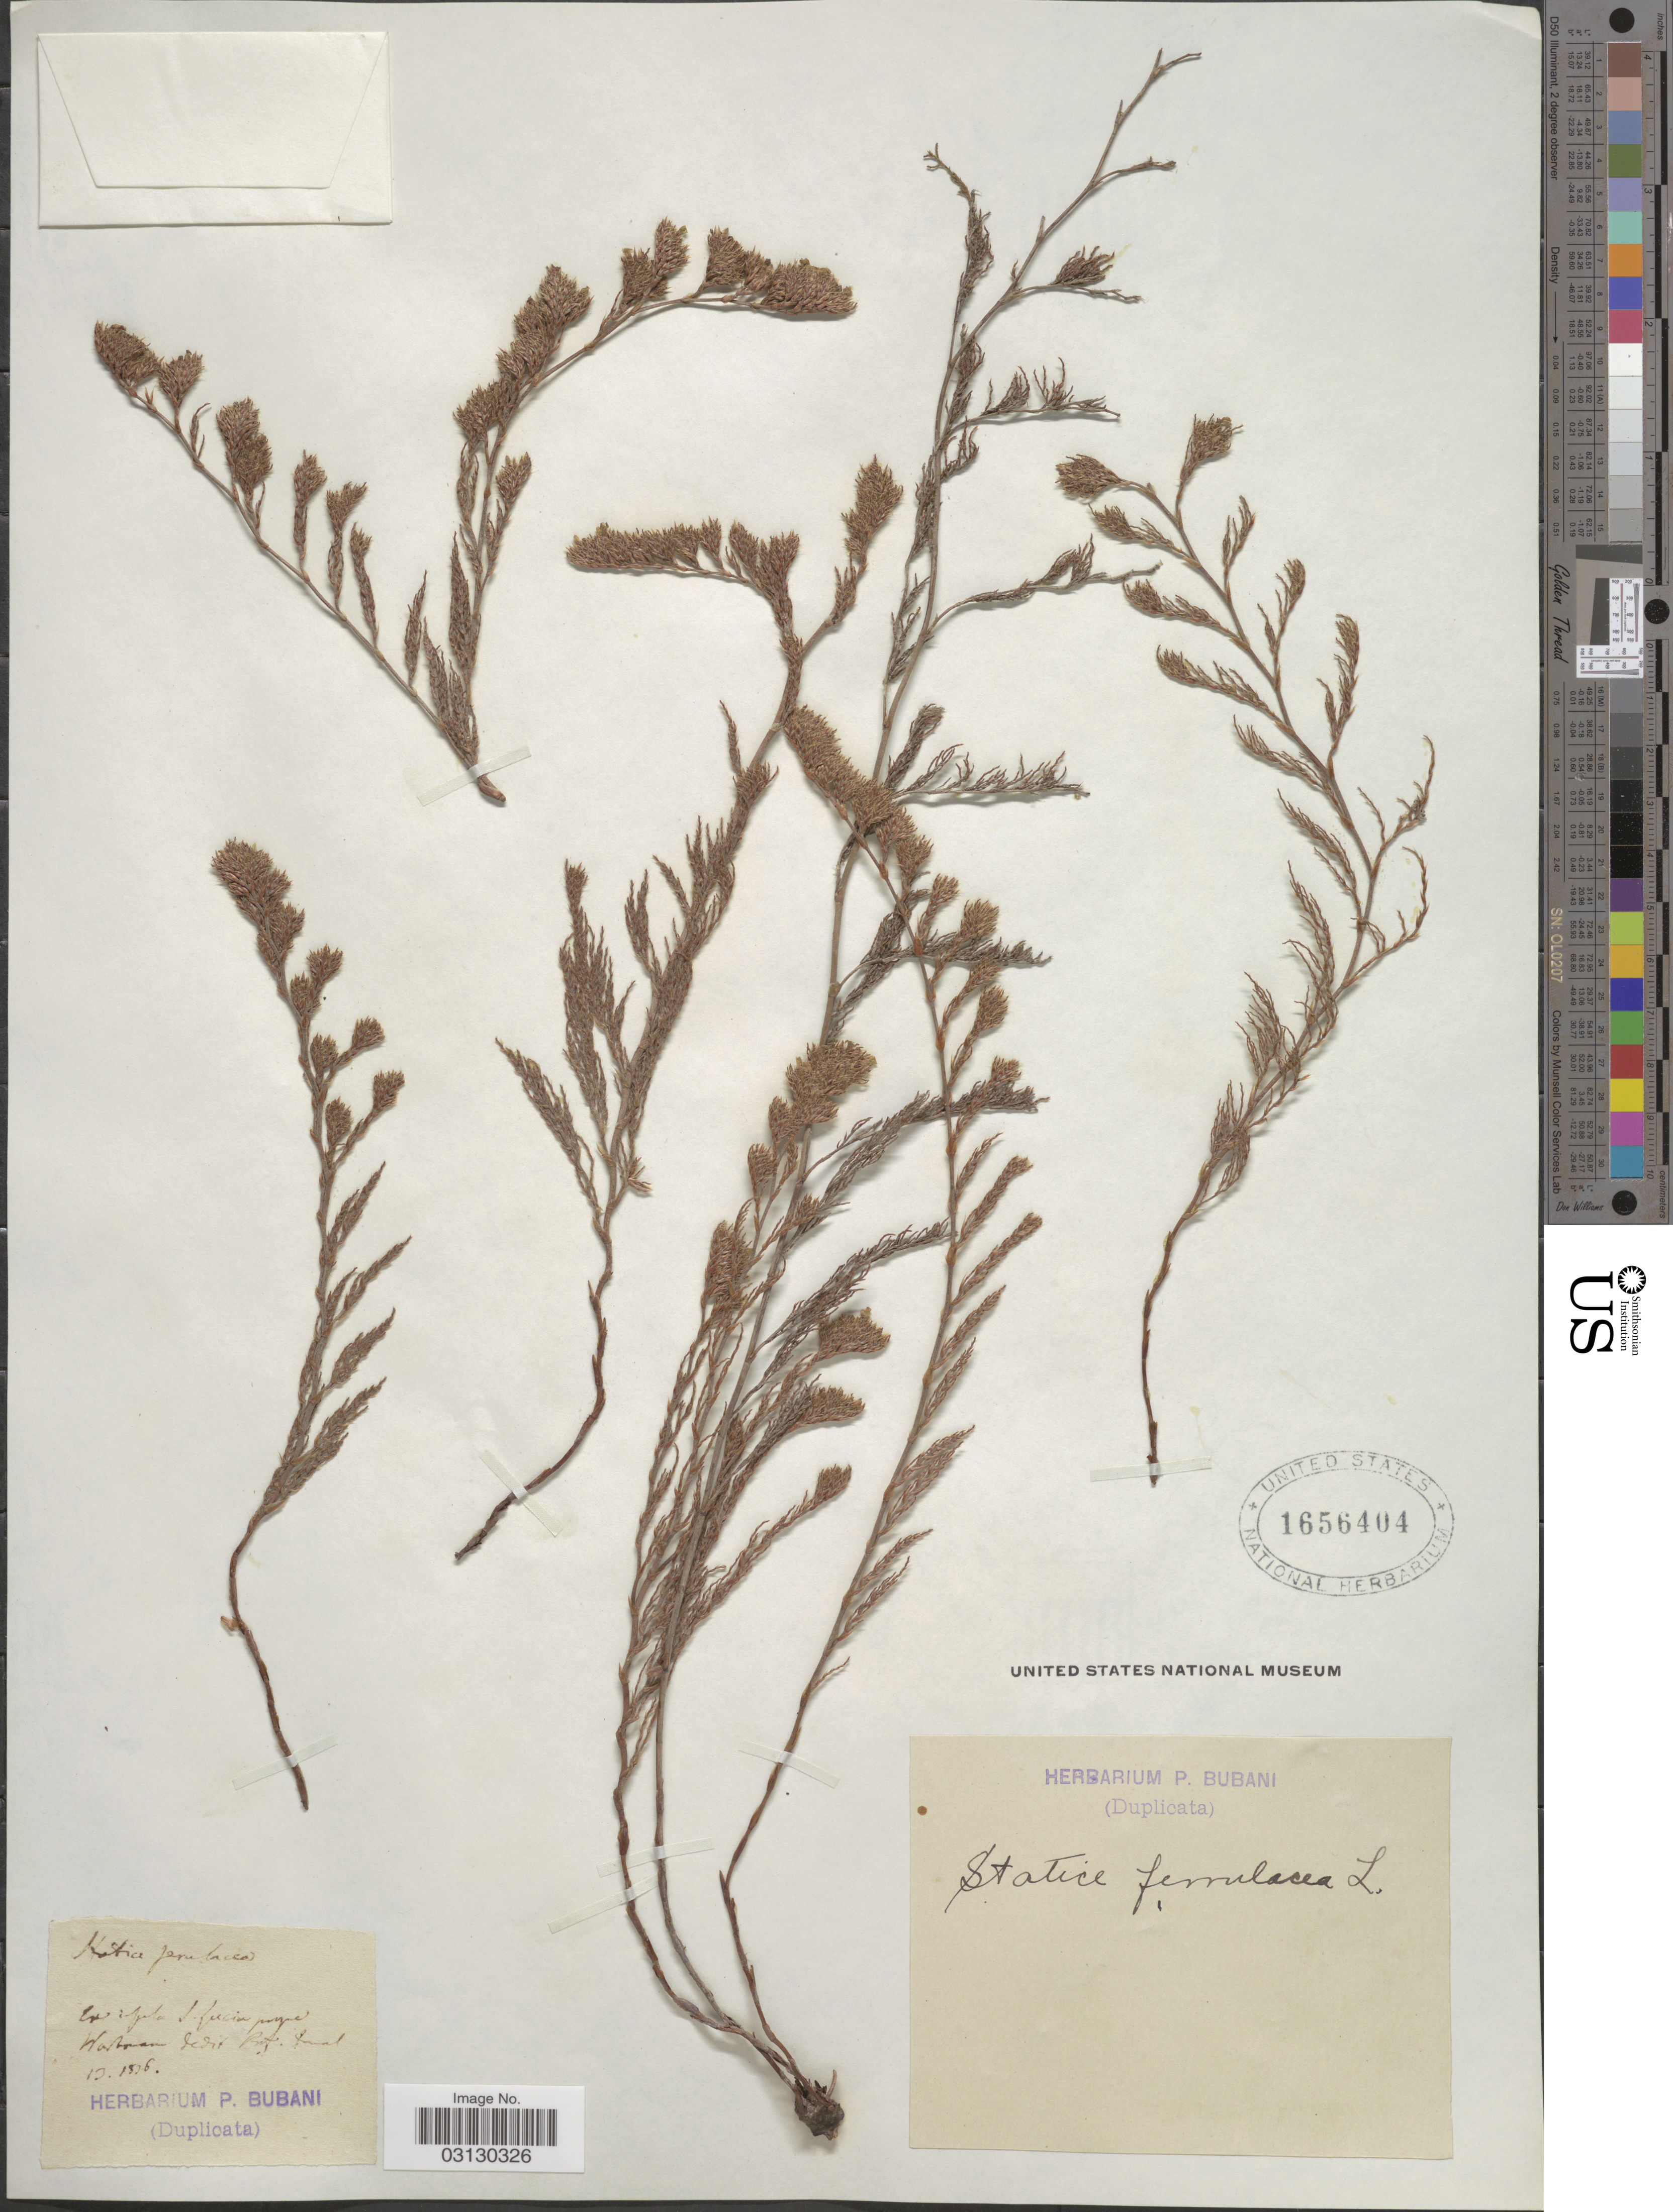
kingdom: Plantae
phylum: Tracheophyta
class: Magnoliopsida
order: Caryophyllales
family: Plumbaginaceae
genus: Myriolimon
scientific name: Myriolimon ferulaceum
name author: (L.) Lledó et al.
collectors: ex herb. P. Bubani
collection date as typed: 13.1836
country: France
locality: Ex ifuta[interpreted] S. Lucia prope Narbonne dedit Auf[interpreted] [illegible text].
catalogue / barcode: US 1656404